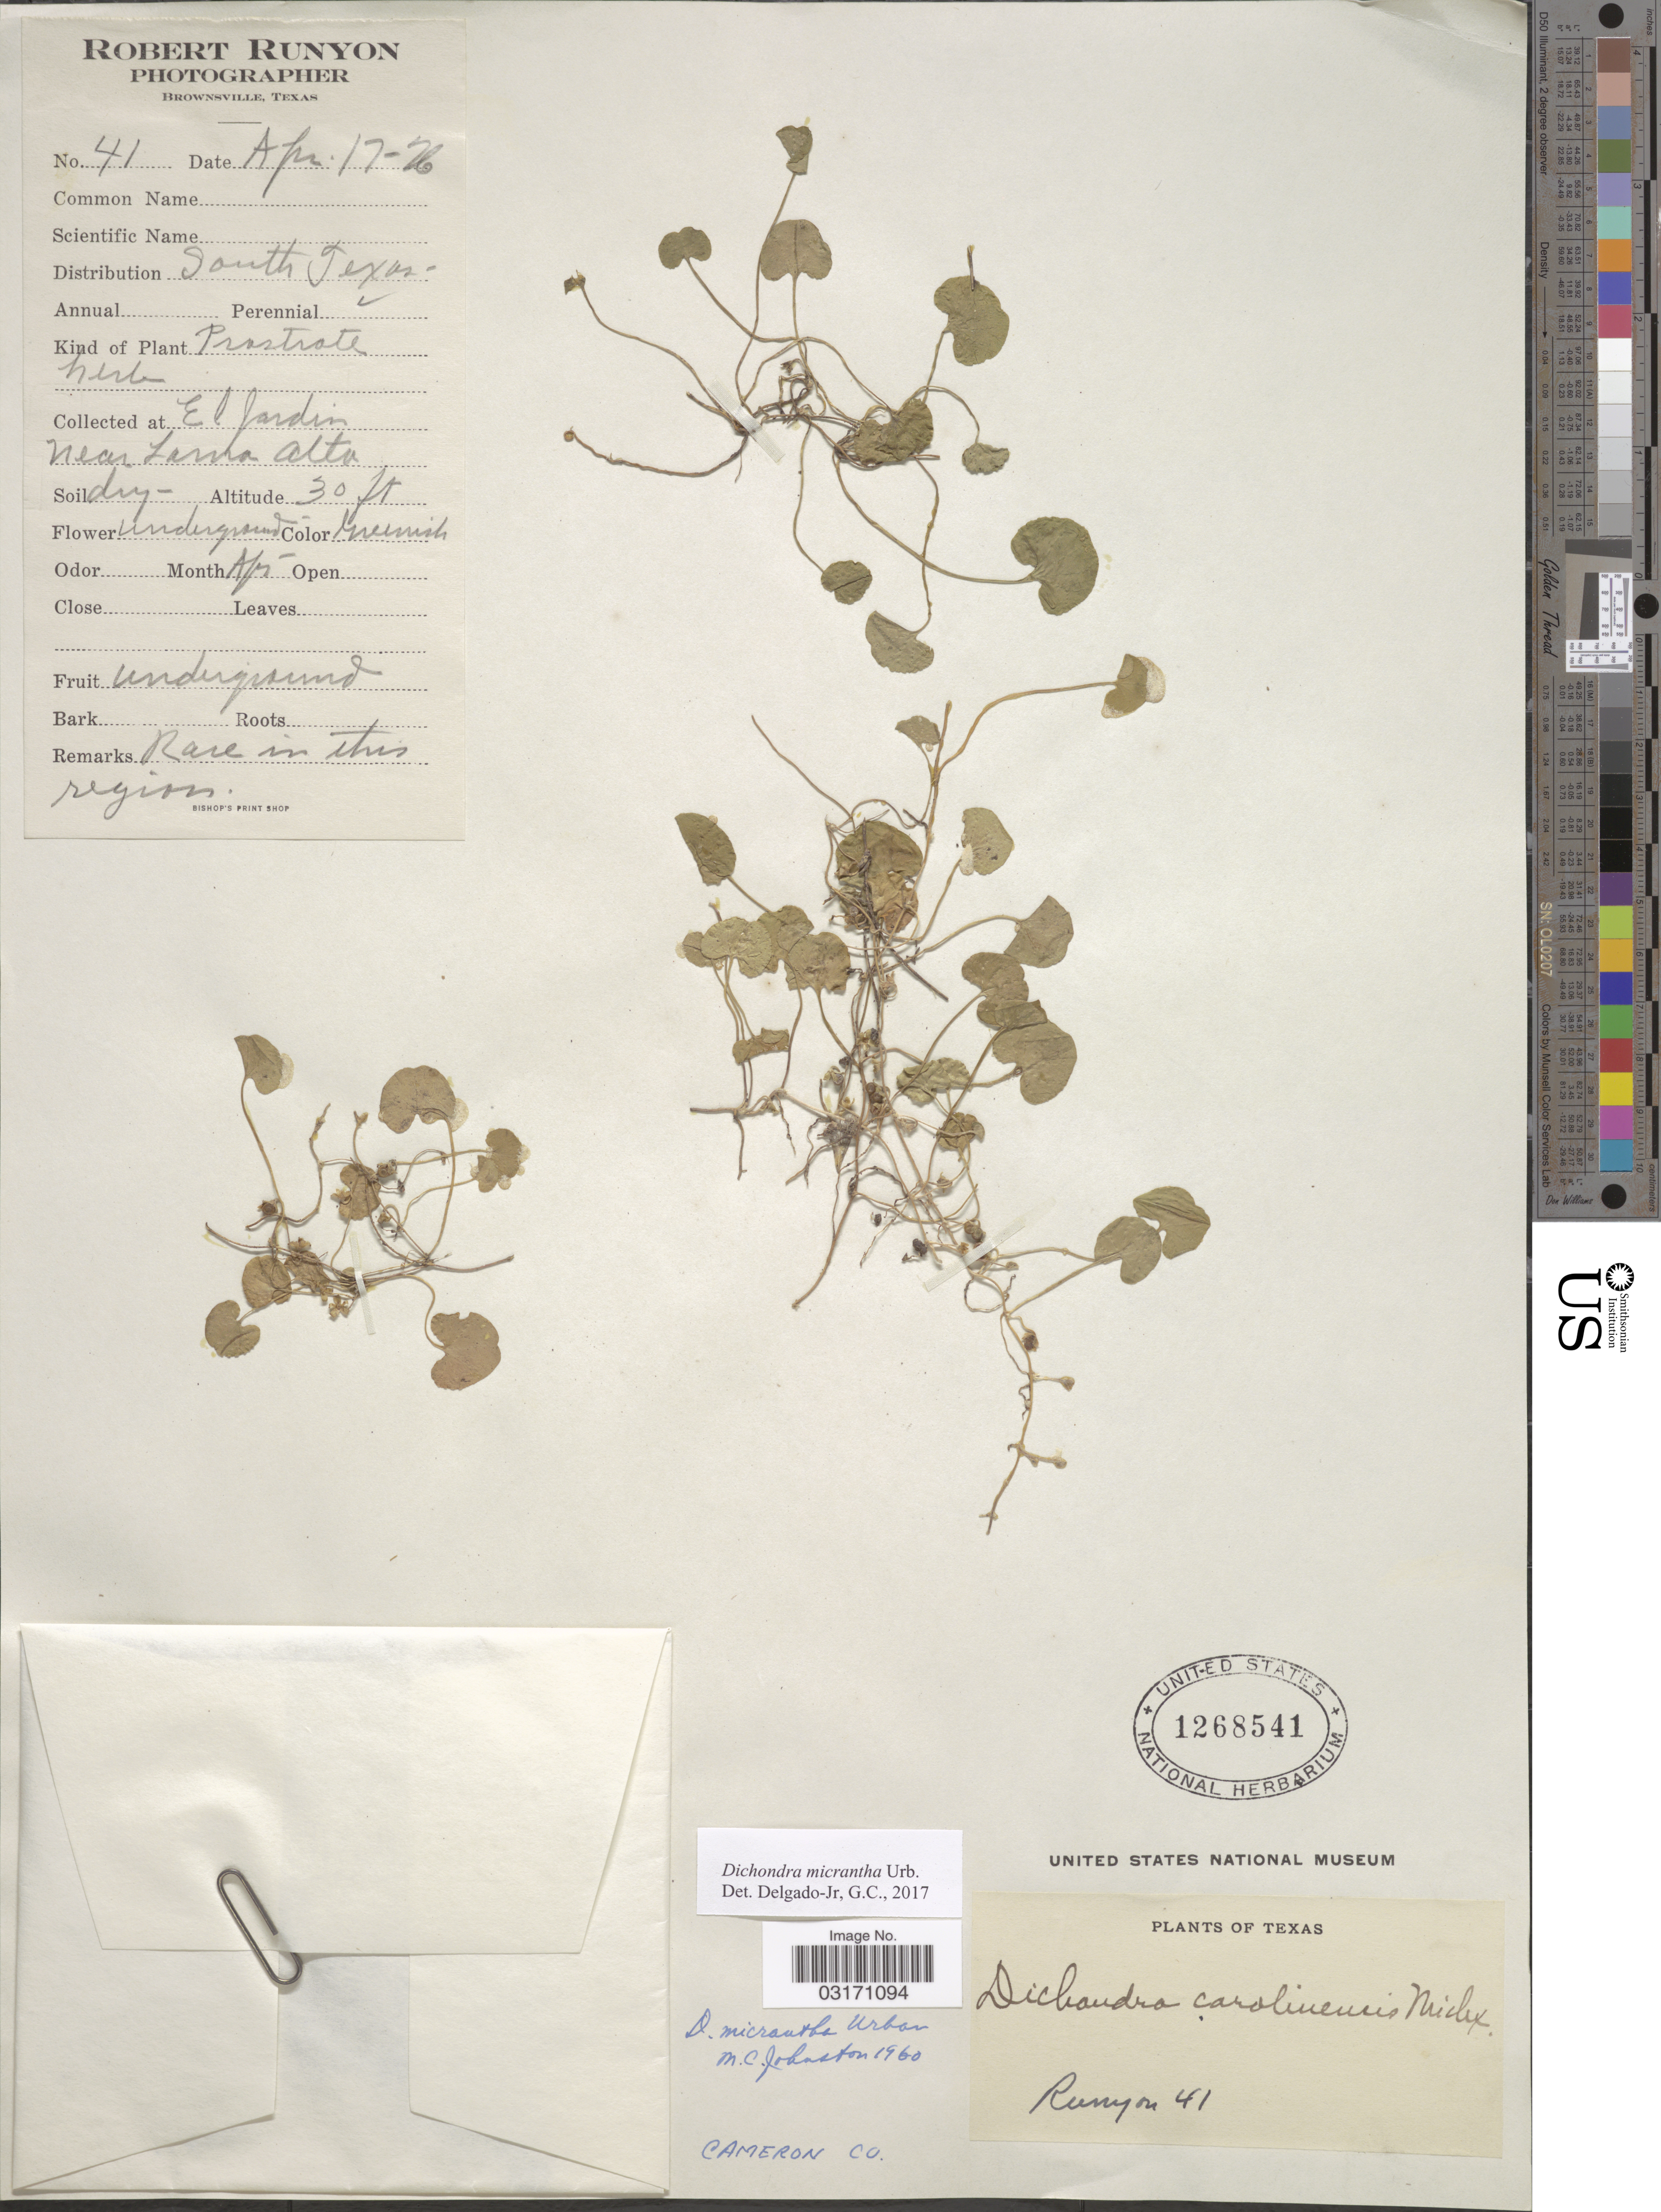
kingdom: Plantae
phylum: Tracheophyta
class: Magnoliopsida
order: Solanales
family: Convolvulaceae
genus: Dichondra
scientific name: Dichondra micrantha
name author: Urb.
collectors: R. Runyon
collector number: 41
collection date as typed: Transcribed d/m/y: 17/4/26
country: United States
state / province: Texas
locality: El Jardin near Lama Alta. Cameron Co.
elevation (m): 9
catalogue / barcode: US 1268541